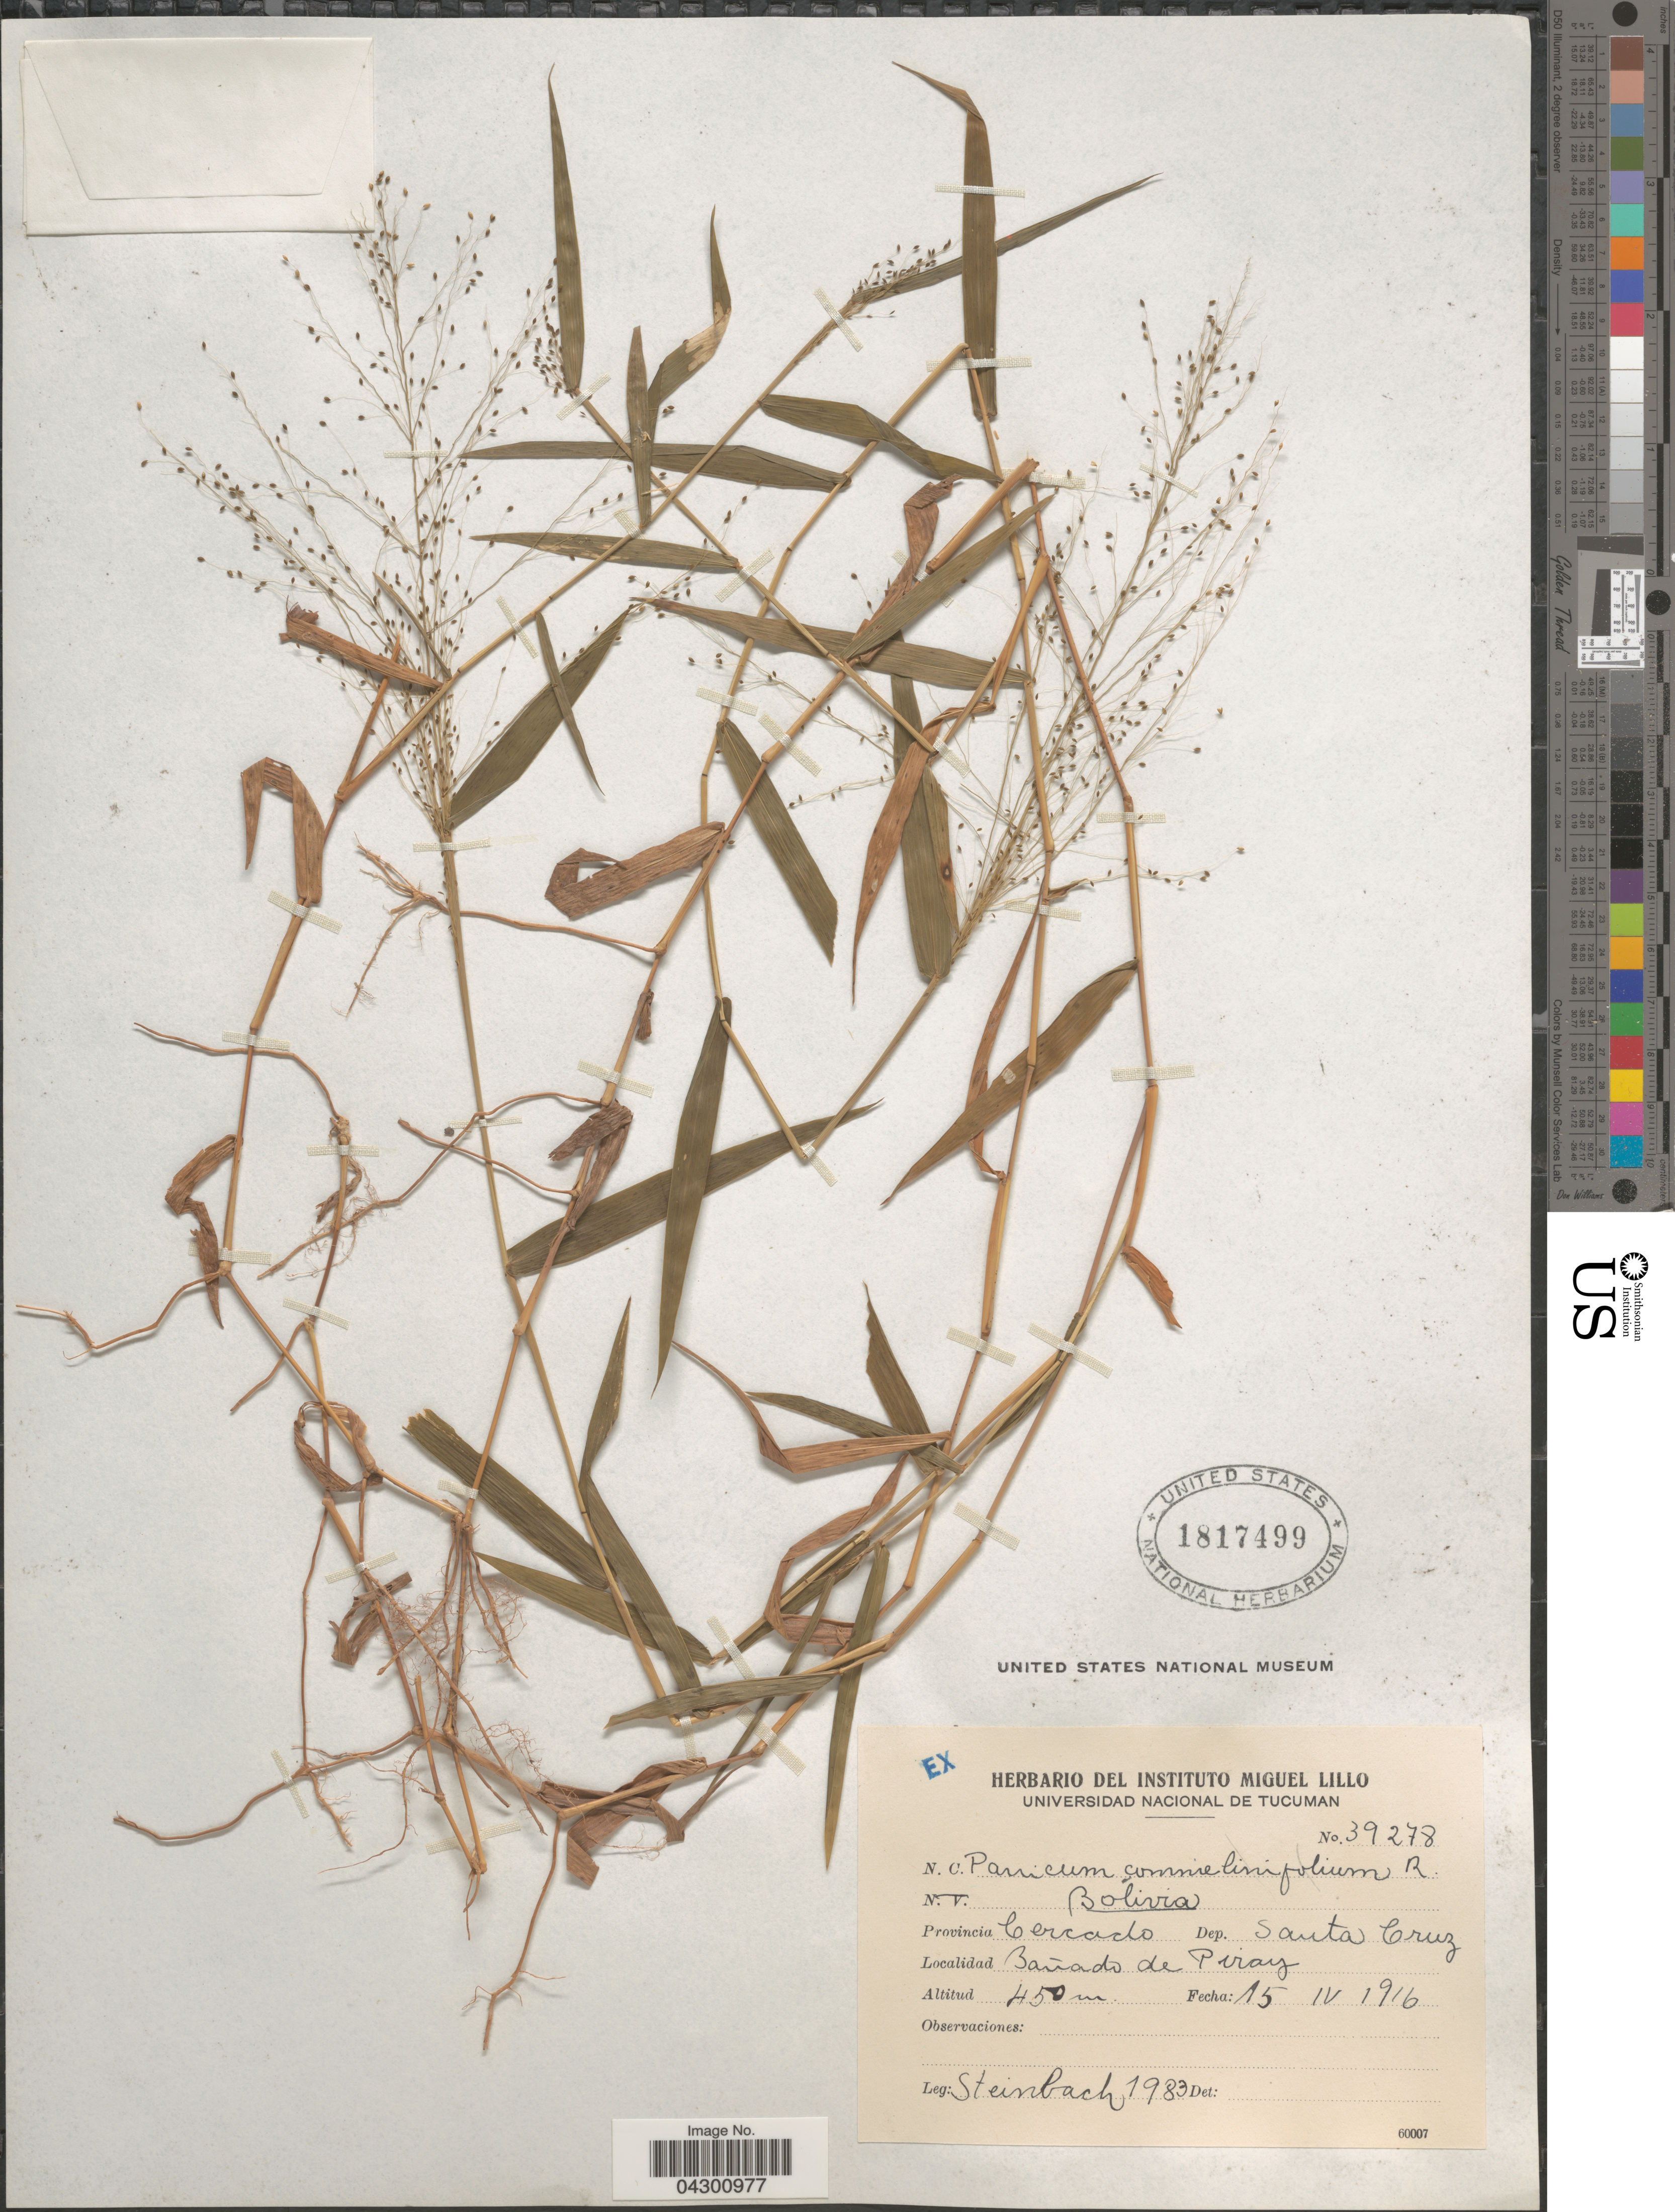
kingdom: Plantae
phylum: Tracheophyta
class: Liliopsida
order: Poales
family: Poaceae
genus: Panicum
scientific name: Panicum trichanthum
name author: Nees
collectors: Steinbach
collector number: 1983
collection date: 1916-04-15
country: Bolivia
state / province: Santa Cruz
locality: Provincia Cercado. Dep. Santa Cruz. Bañado de Piray.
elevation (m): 450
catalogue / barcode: US 1817499